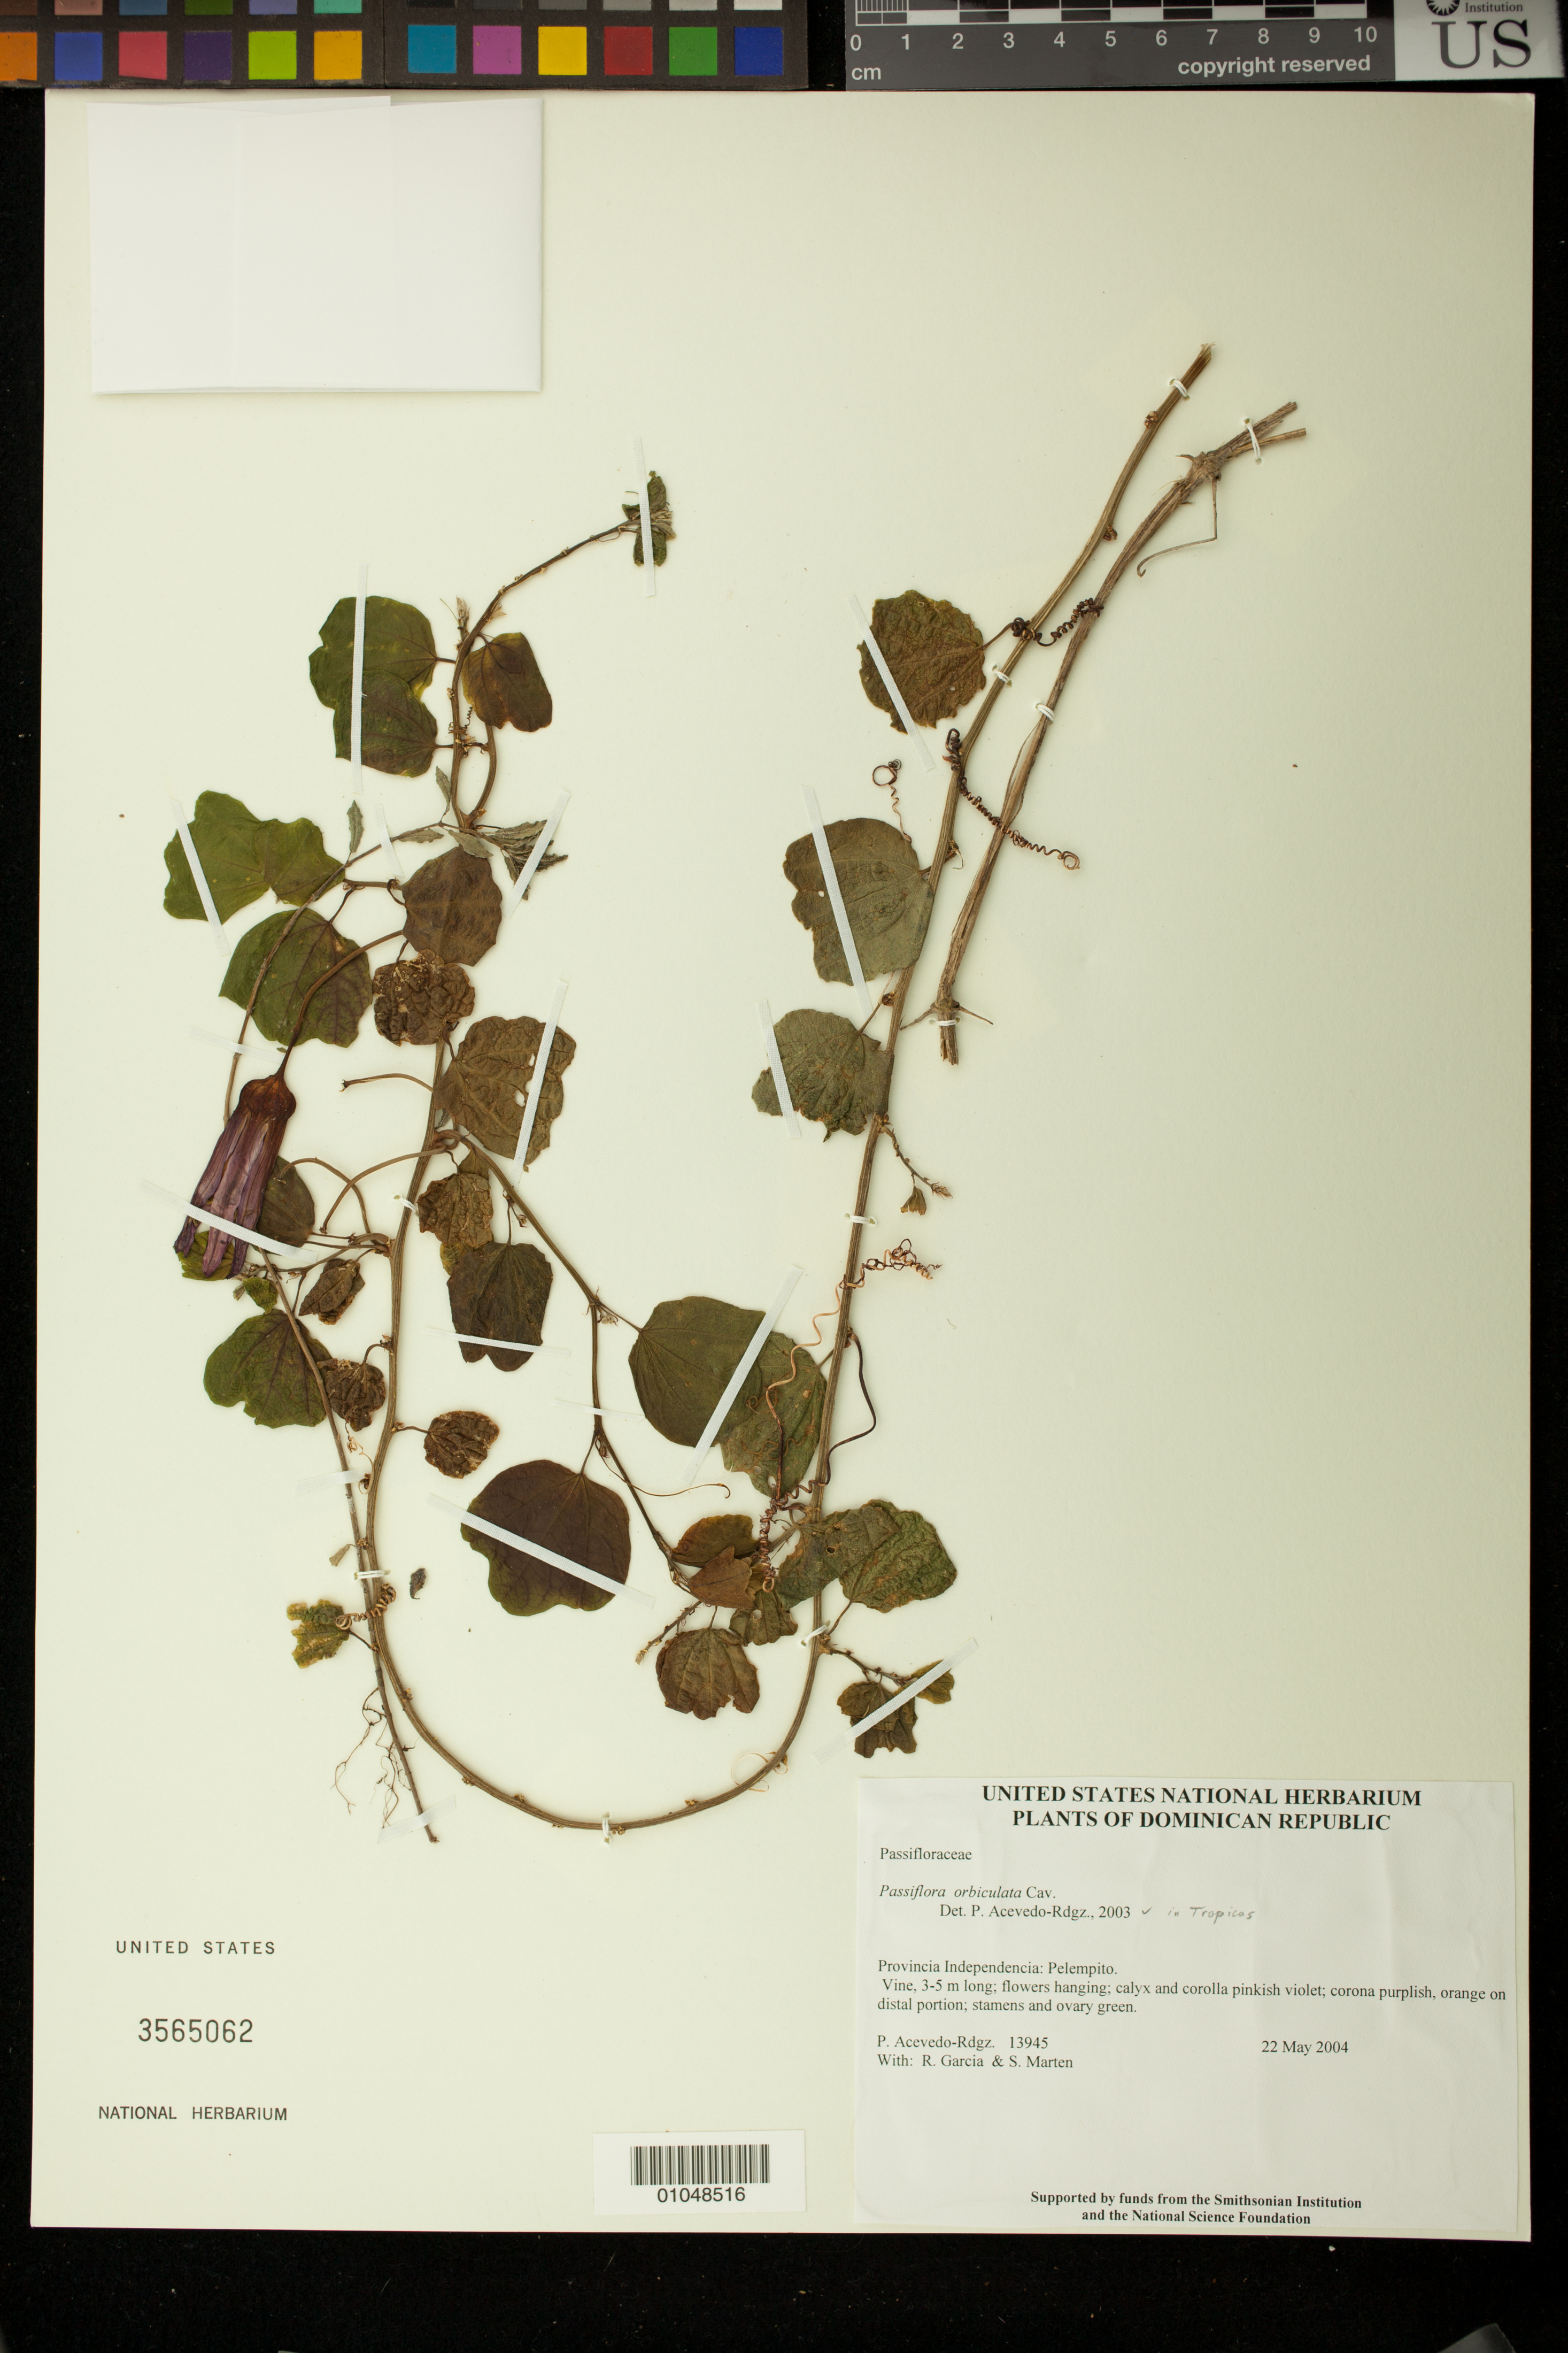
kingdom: Plantae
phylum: Tracheophyta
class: Magnoliopsida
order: Malpighiales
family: Passifloraceae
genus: Passiflora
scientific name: Passiflora orbiculata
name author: Cav.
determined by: Acevedo-Rodríguez, P., (BOT), Smithsonian Institution - National Museum of Natural History (UNITED STATES)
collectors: P. Acevedo-Rodr., R. G. García & S. Marten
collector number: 13945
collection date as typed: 22 May 2004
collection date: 2004-05-22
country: Dominican Republic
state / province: Independencia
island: Hispaniola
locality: Pelempito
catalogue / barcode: US 3565062